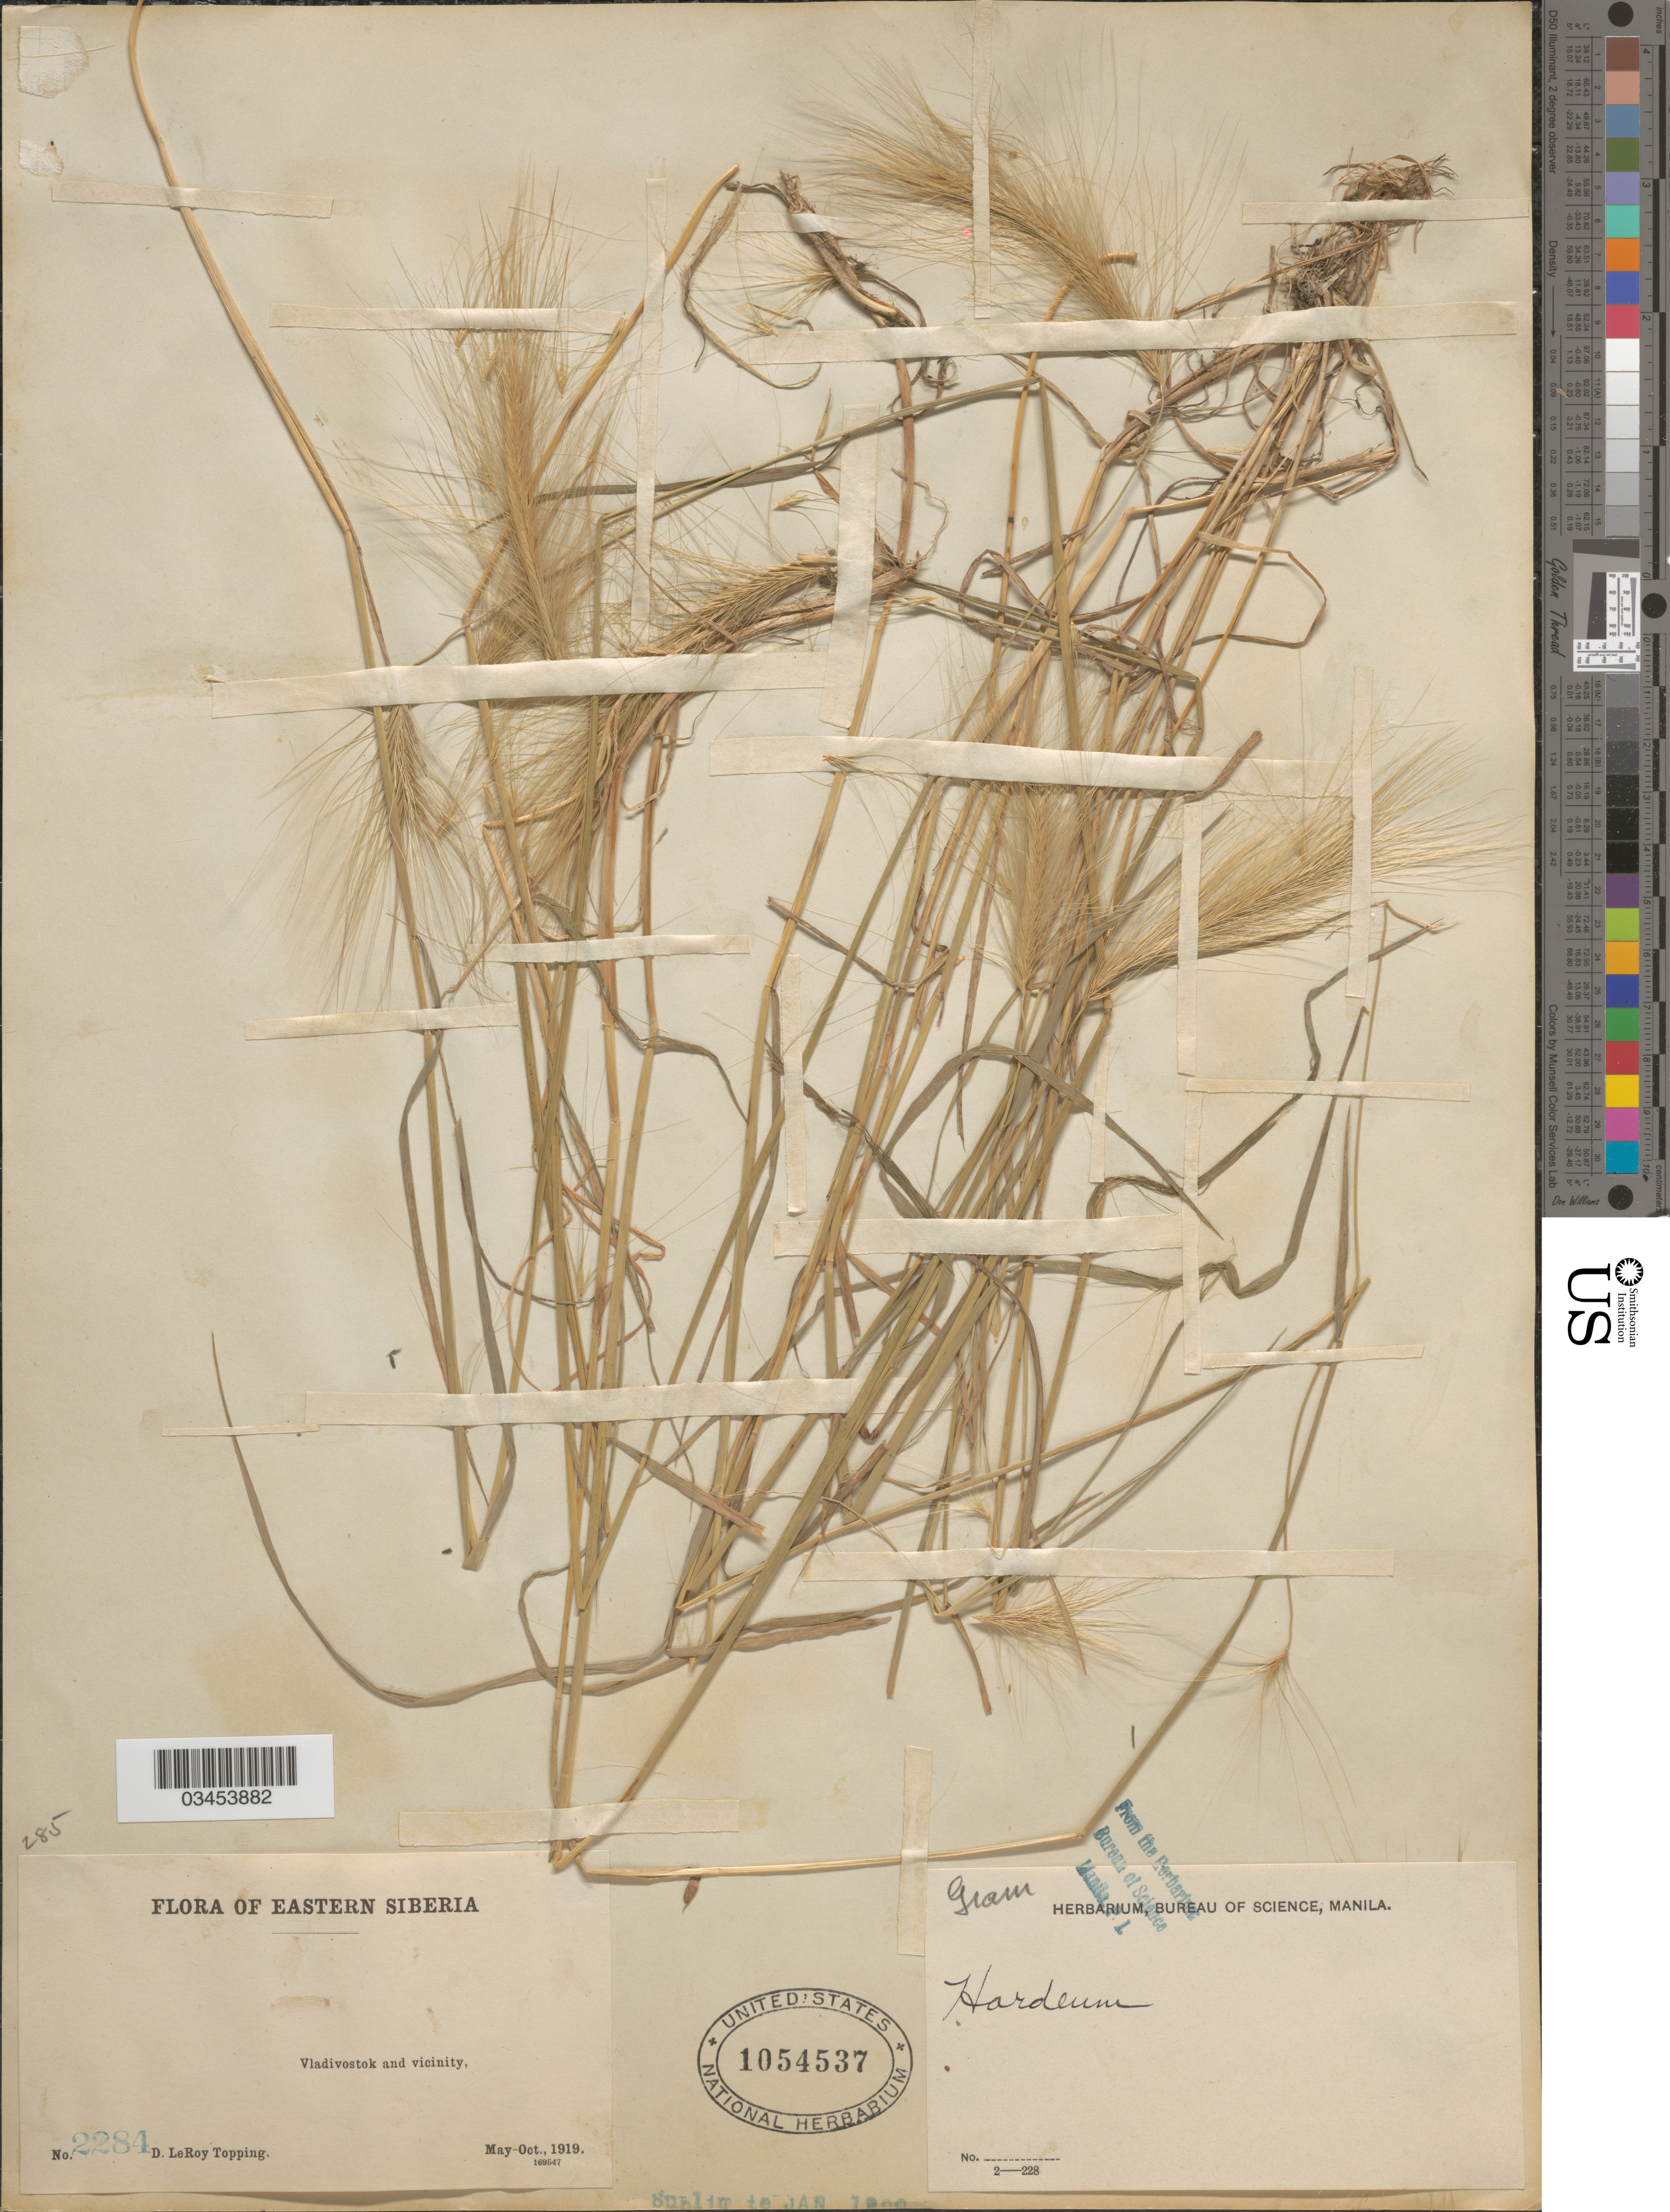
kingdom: Plantae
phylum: Tracheophyta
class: Liliopsida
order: Poales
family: Poaceae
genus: Hordeum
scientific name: Hordeum jubatum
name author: L.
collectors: D. L. Topping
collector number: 2284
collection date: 1919-05/1919-10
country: Russian Federation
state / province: Primorsky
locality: Eastern Siberia. Vladivostok and vicinity.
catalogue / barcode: US 1054537